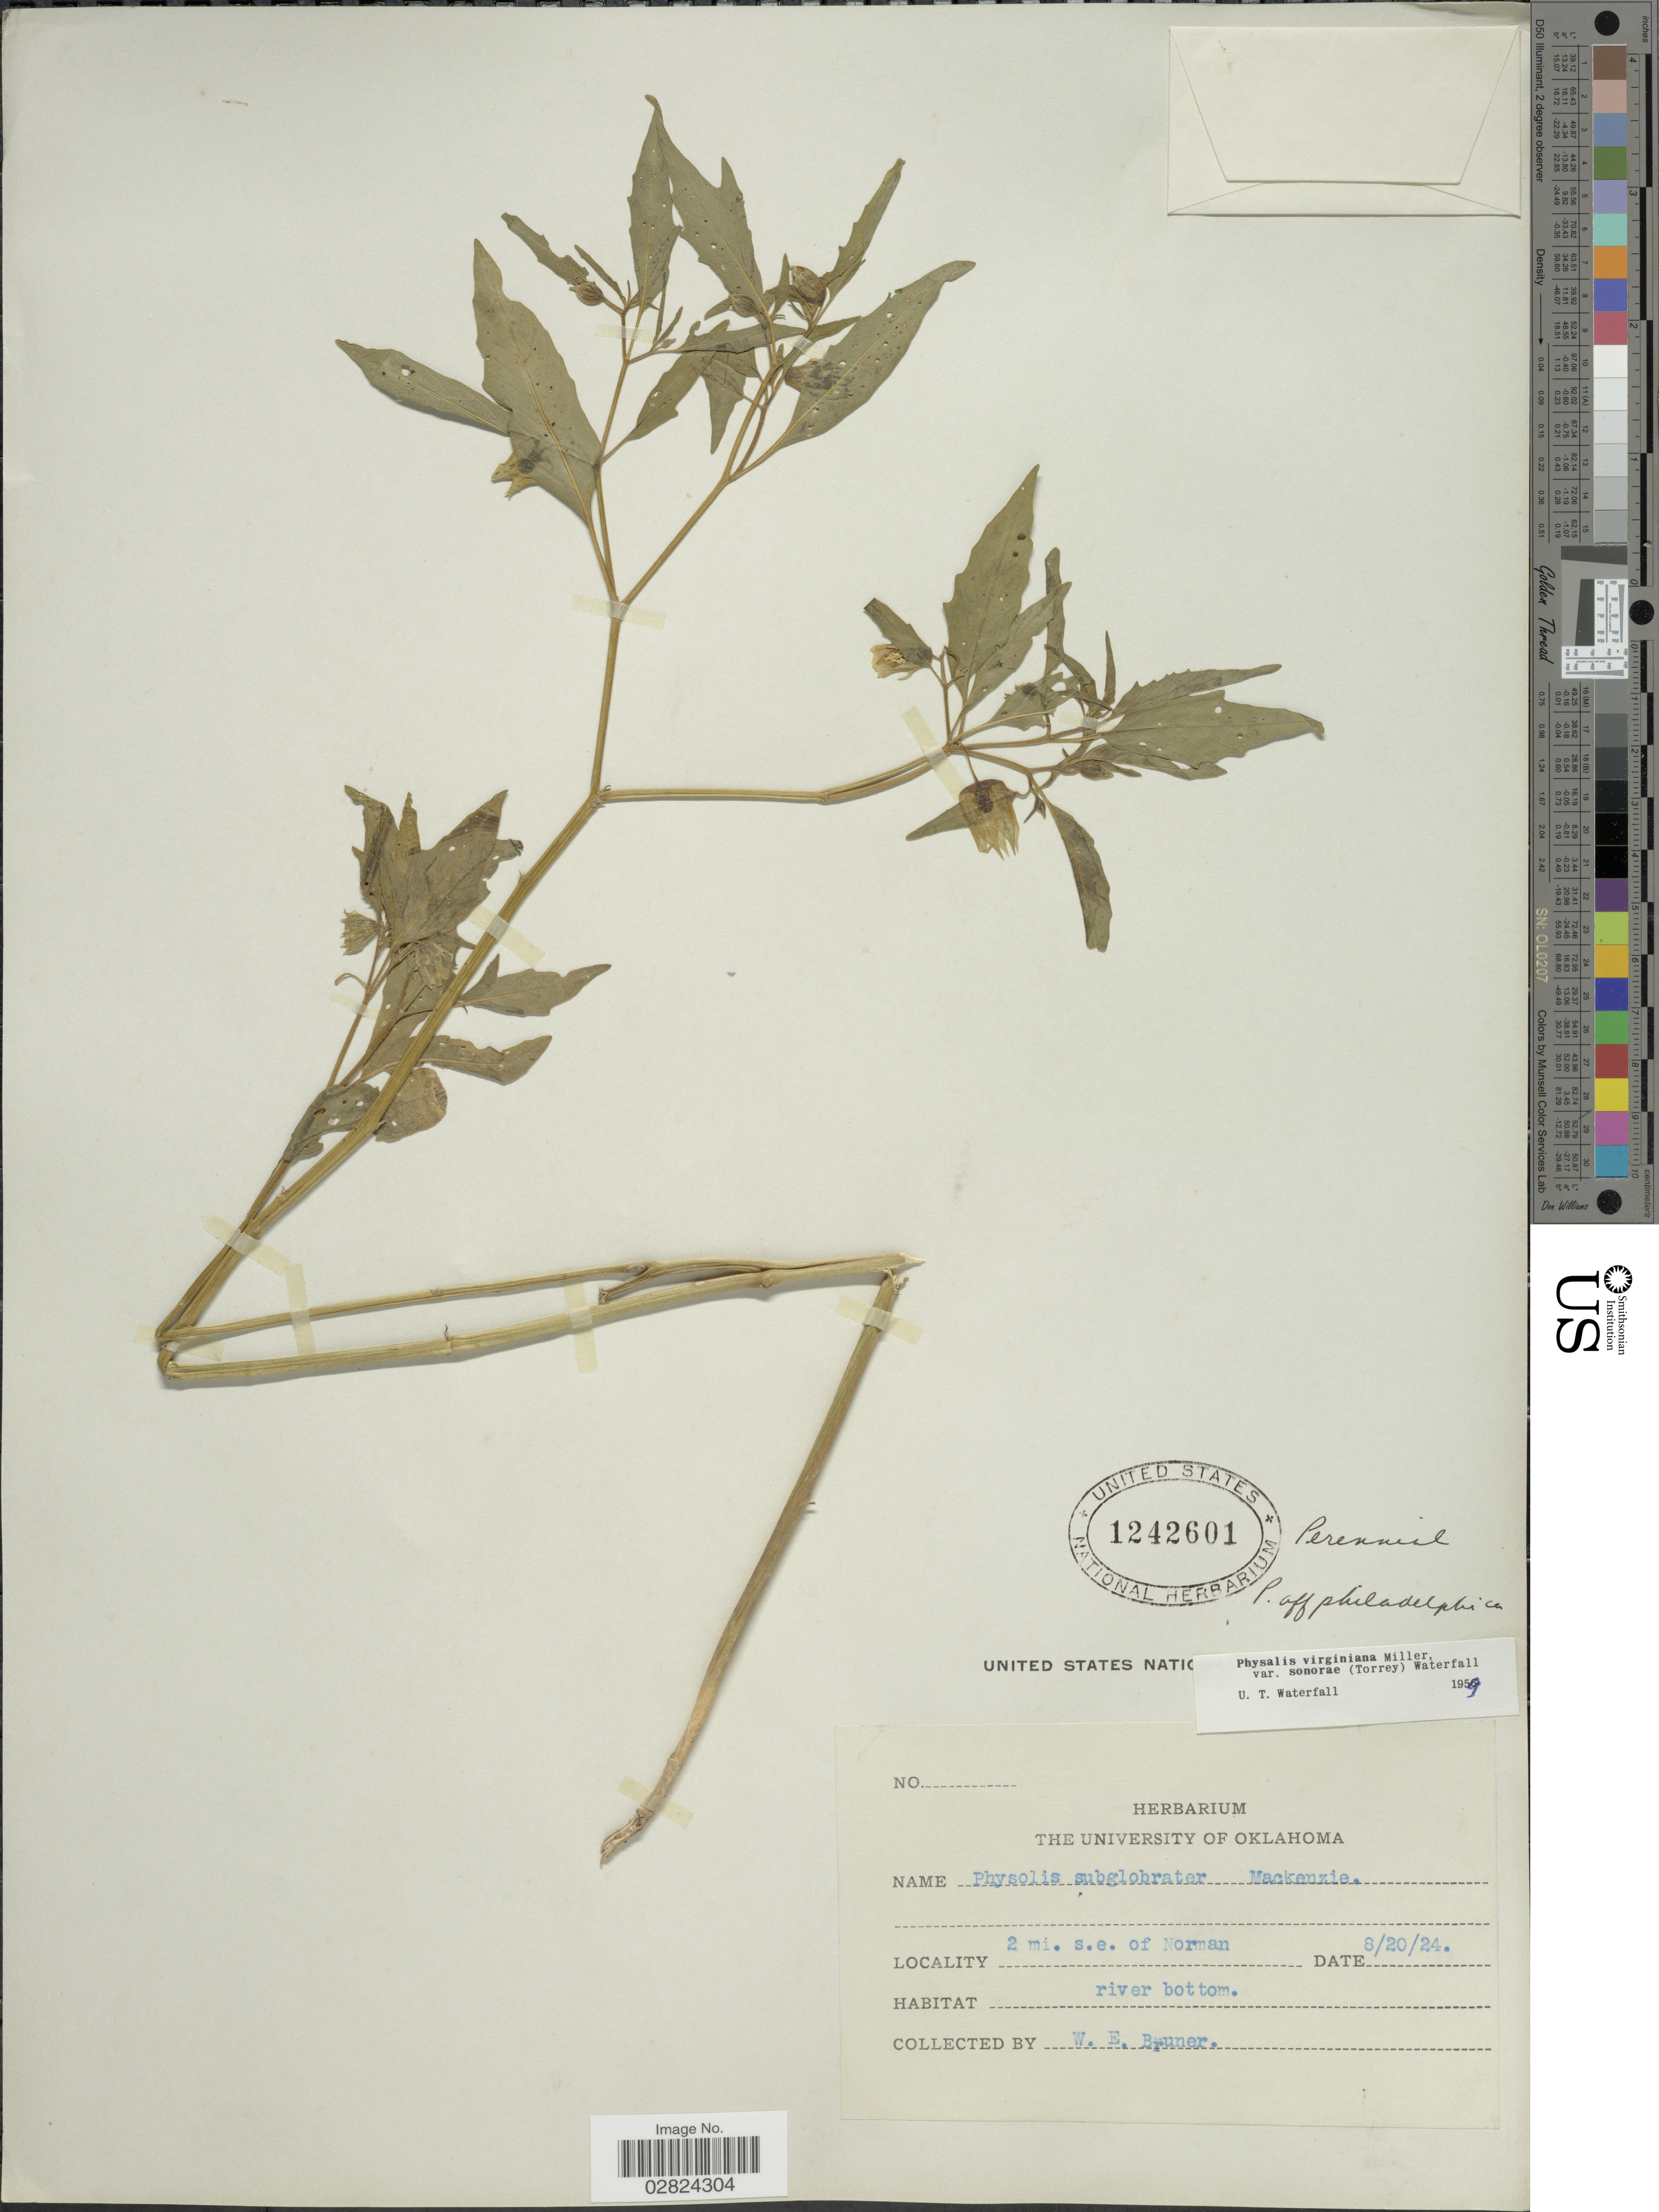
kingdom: Plantae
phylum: Tracheophyta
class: Magnoliopsida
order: Solanales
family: Solanaceae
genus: Physalis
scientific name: Physalis virginiana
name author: Mill.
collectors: W. Bruner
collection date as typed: Transcribed d/m/y: 20/8/24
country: United States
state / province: Oklahoma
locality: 2 mi. s.e. of Norman.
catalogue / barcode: US 1242601